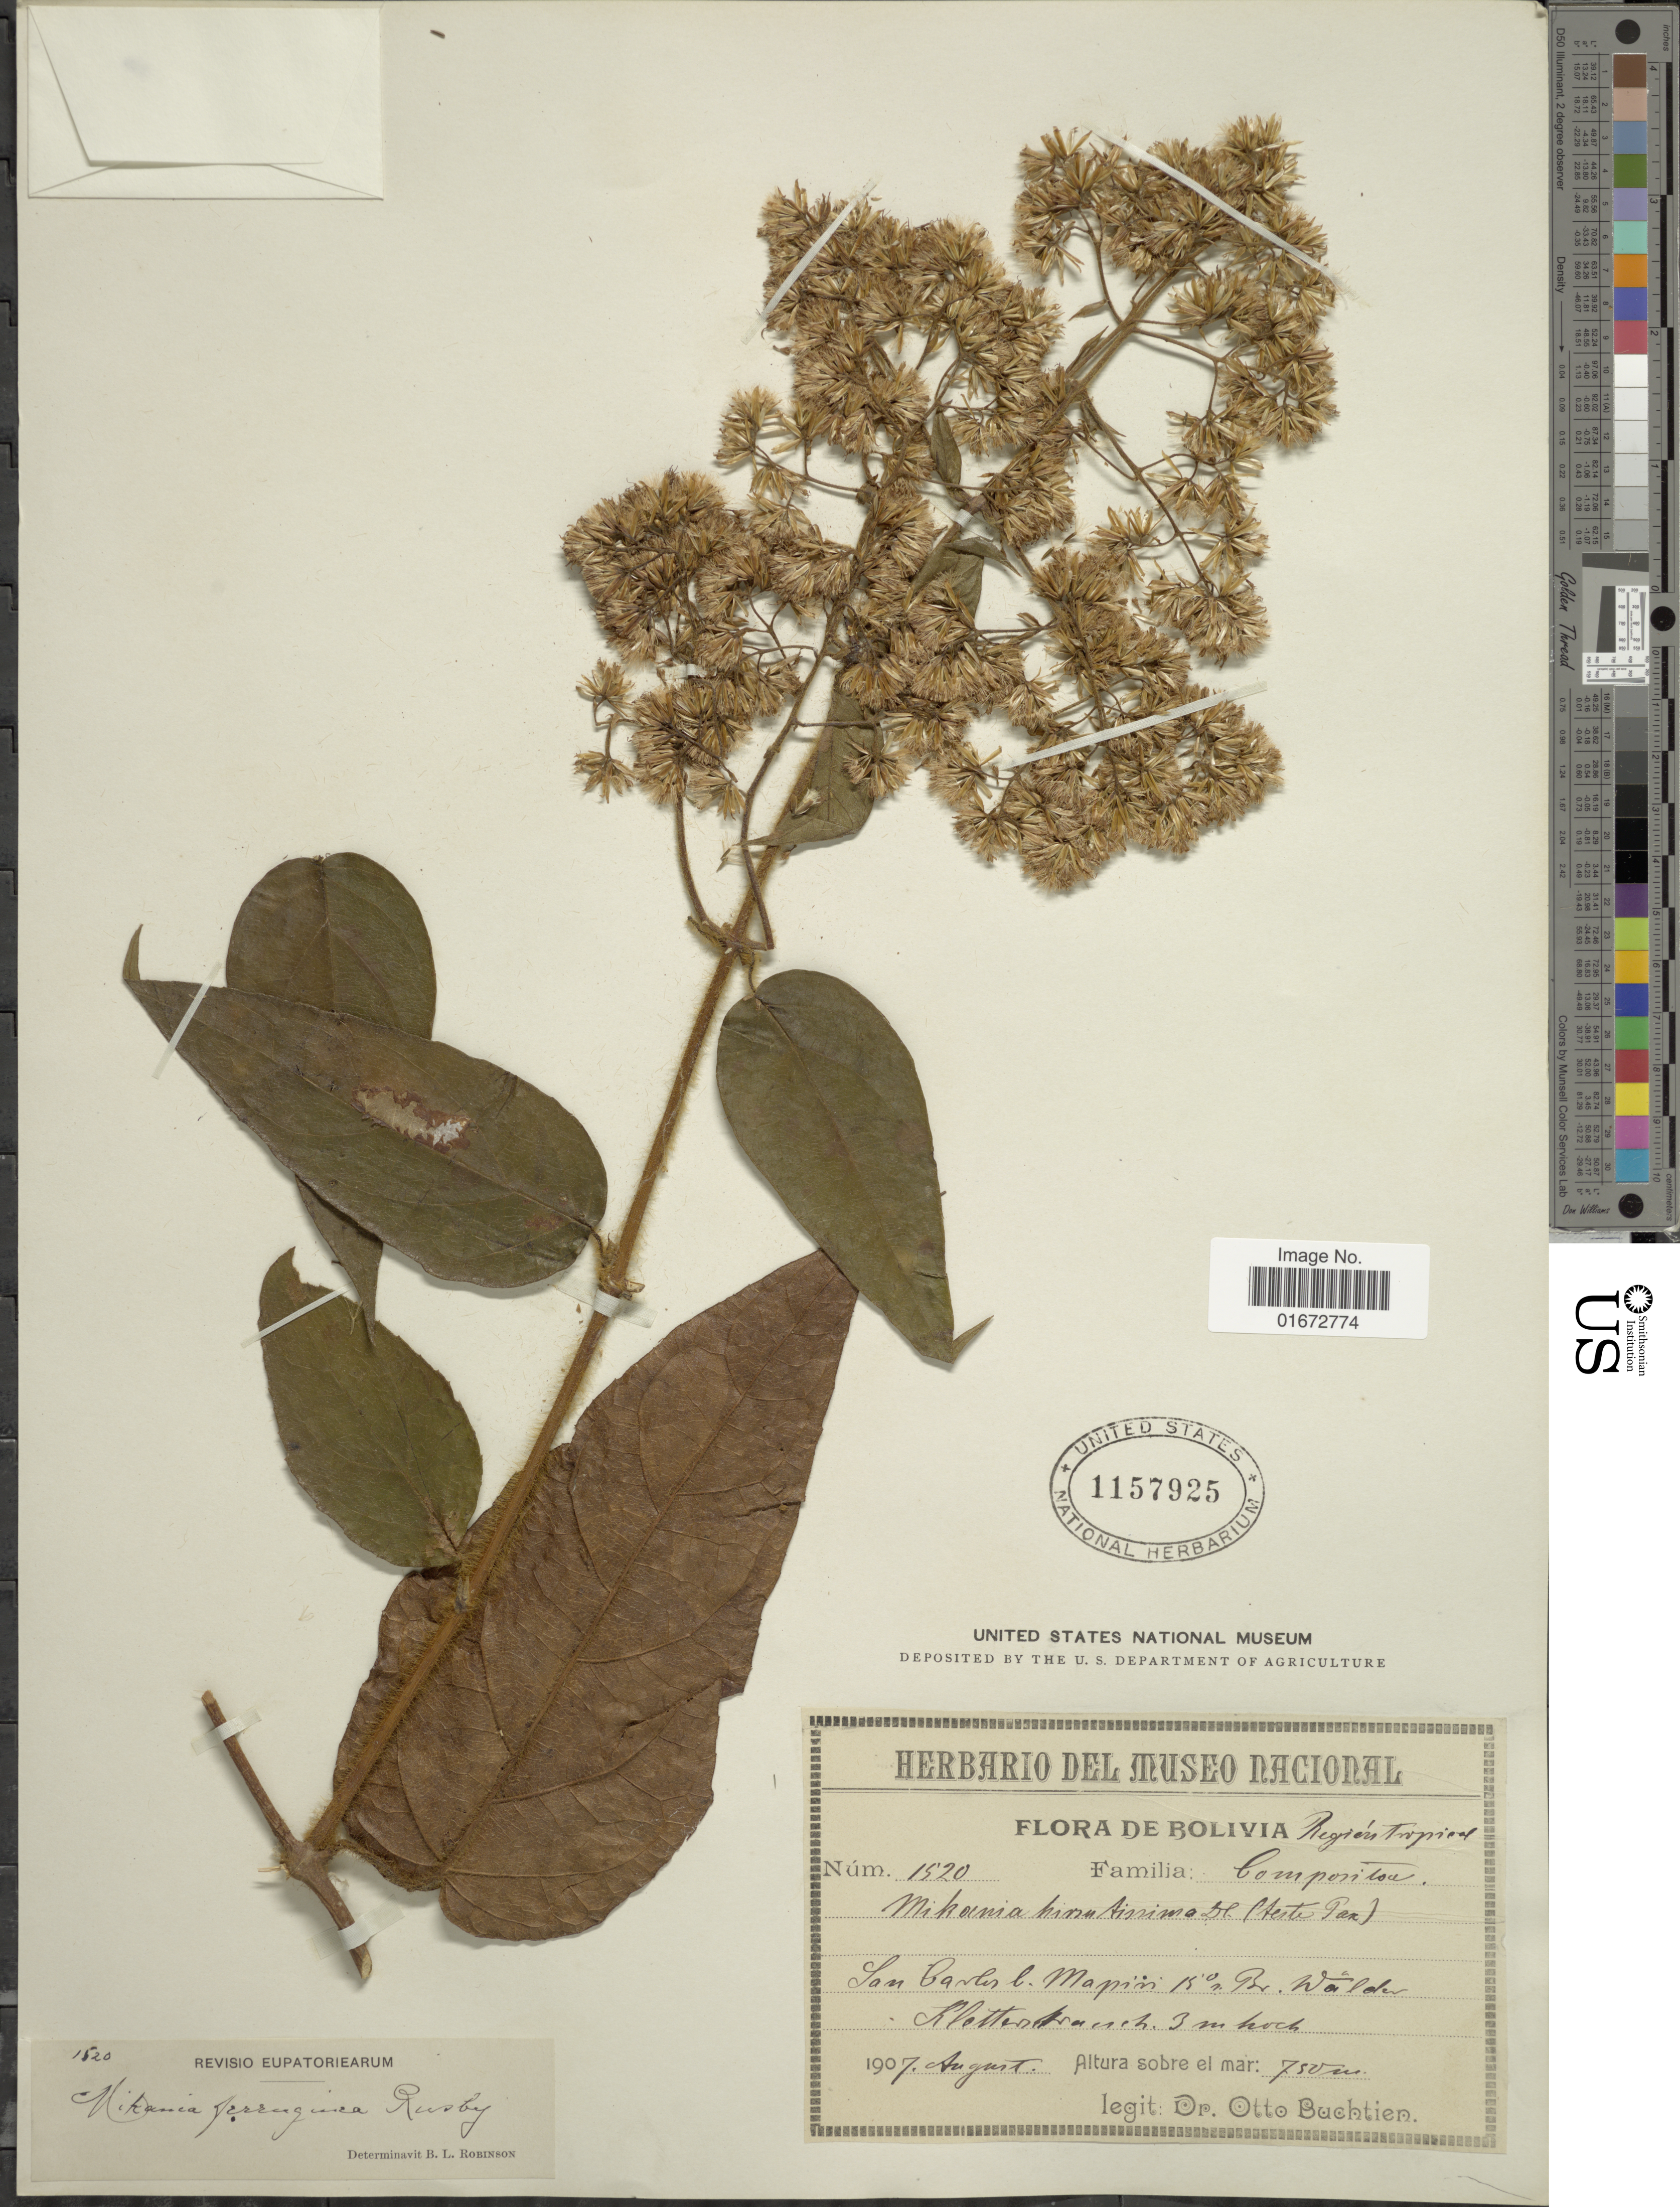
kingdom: Plantae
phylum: Tracheophyta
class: Magnoliopsida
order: Asterales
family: Asteraceae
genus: Mikania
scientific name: Mikania ferruginea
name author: (Rusby) Buchtien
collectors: O. Buchtien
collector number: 1520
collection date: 1907-08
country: Bolivia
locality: Región Tropical. San Carlos b. Mapiri 15° n. Br. Wälder Kletterstrauch 3 m hoch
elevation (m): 750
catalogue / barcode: US 1157925